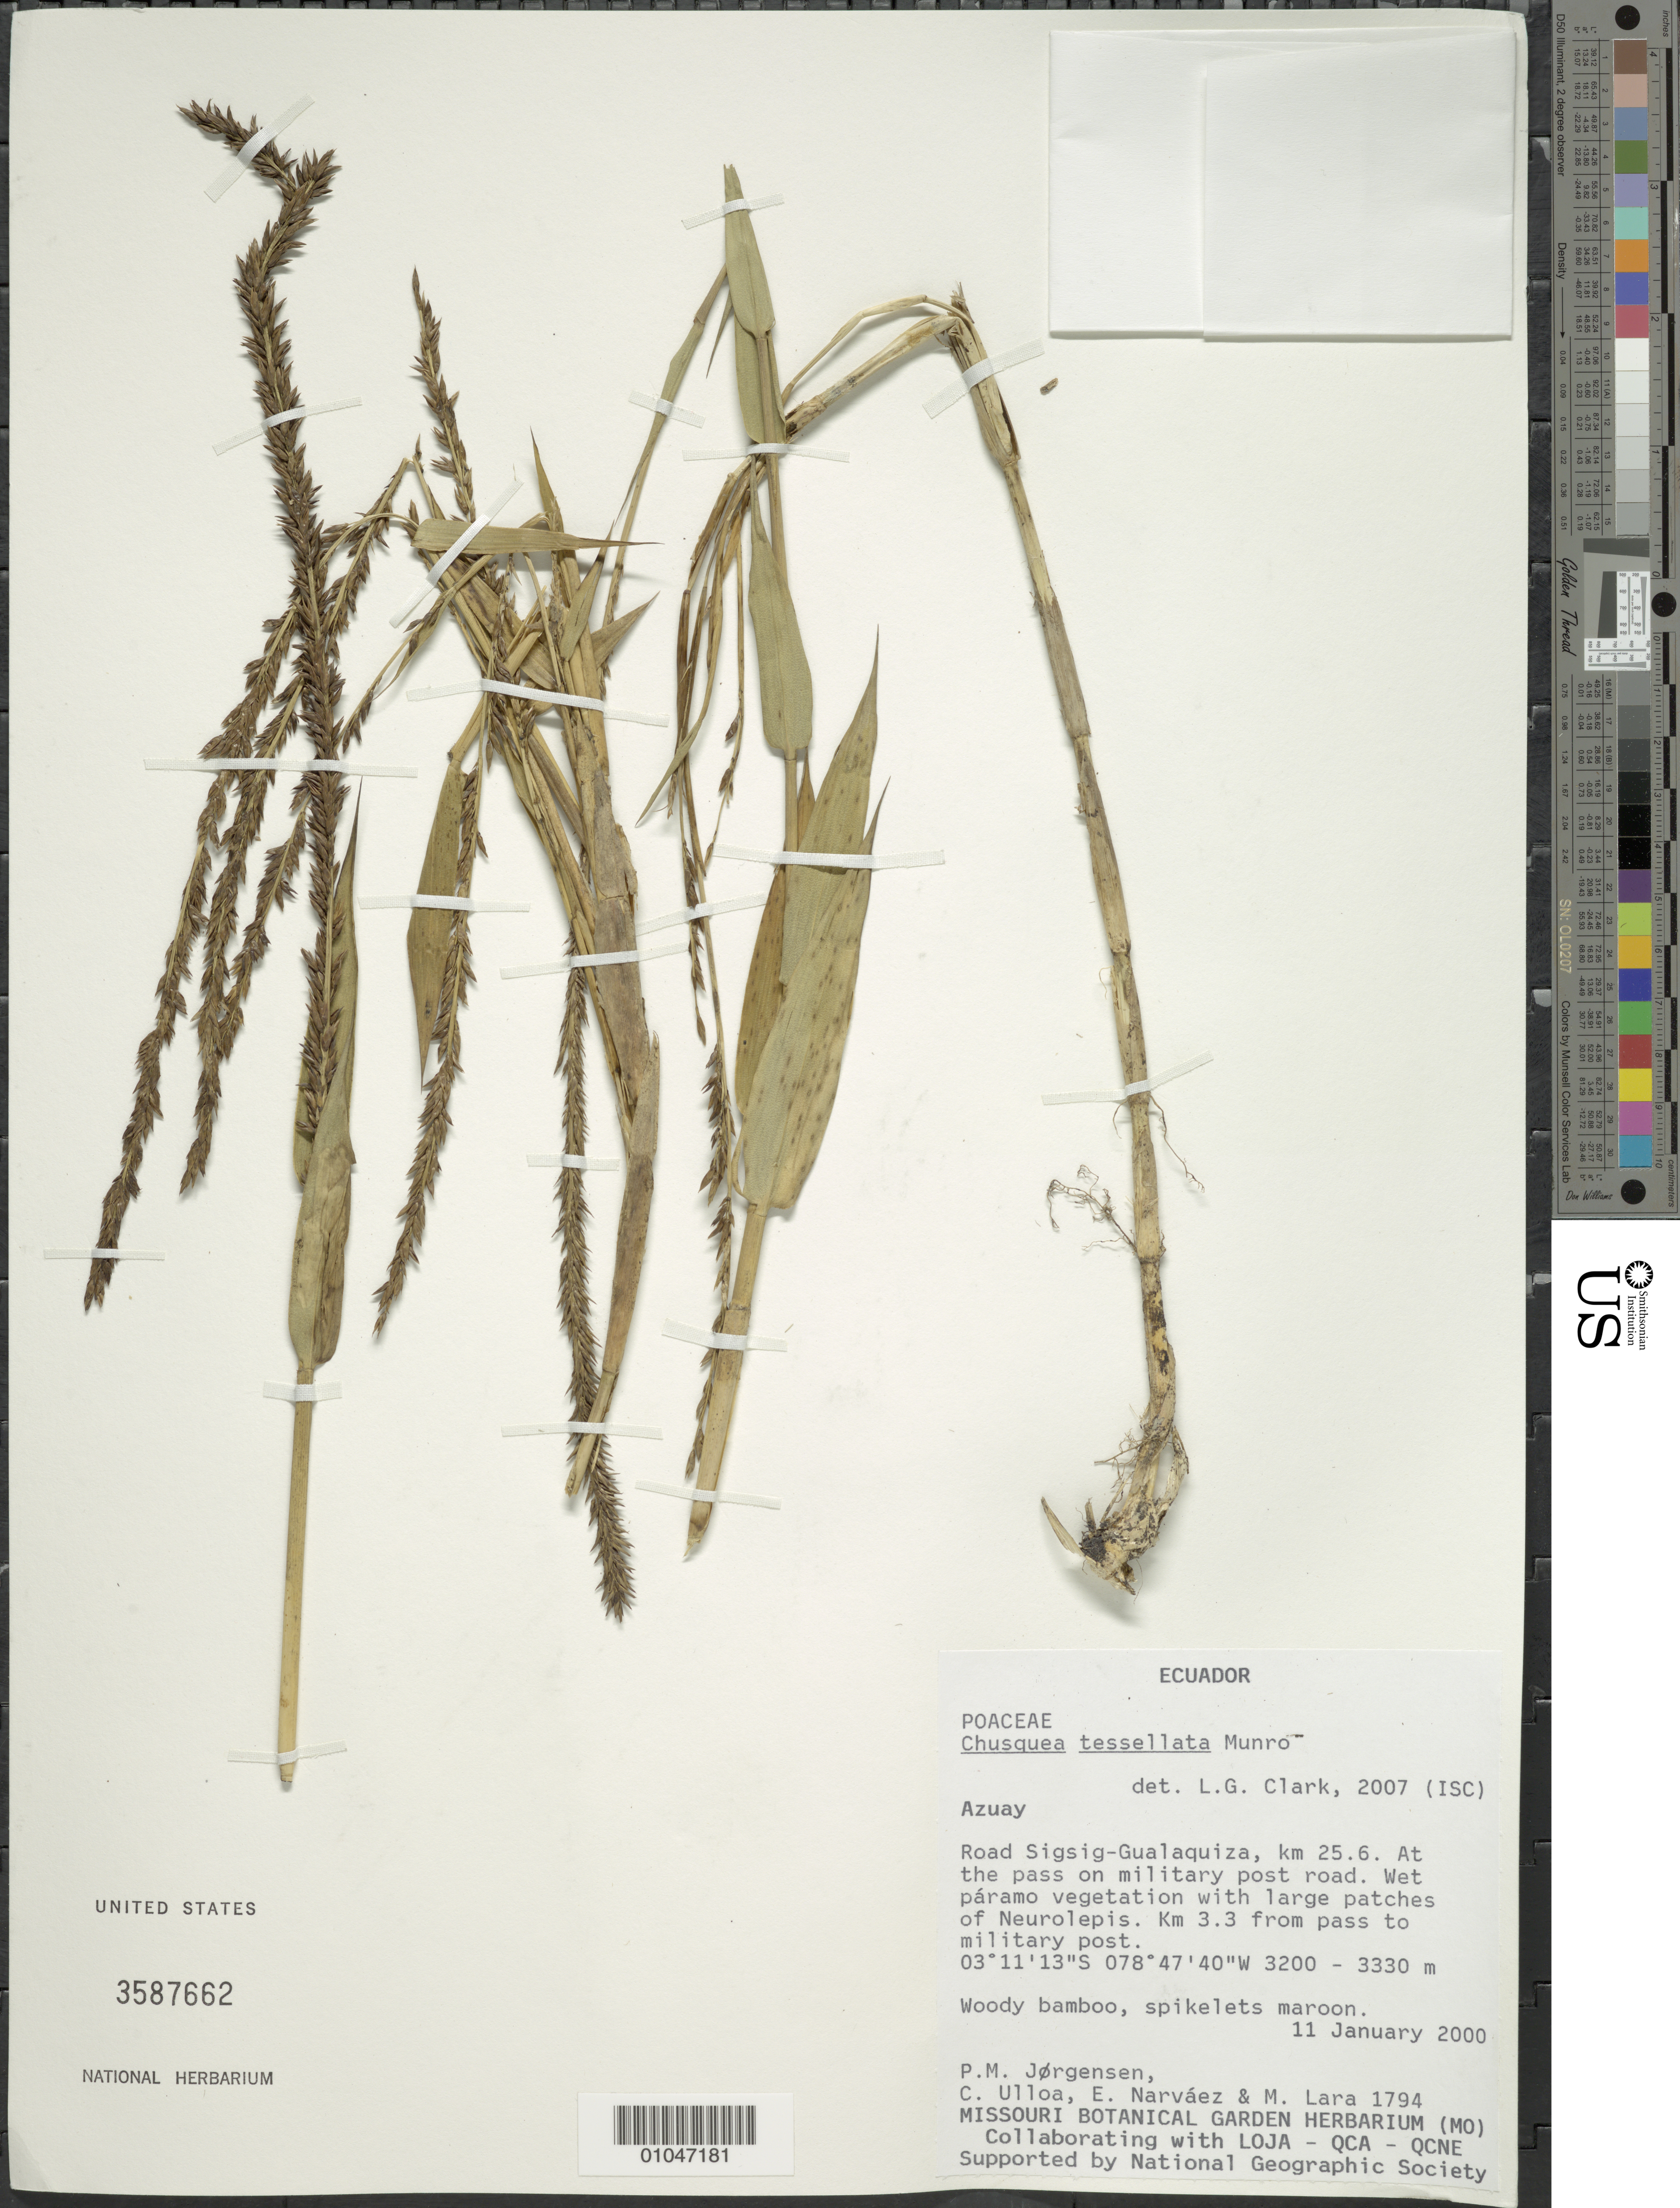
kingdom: Plantae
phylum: Tracheophyta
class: Liliopsida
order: Poales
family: Poaceae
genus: Chusquea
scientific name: Chusquea tessellata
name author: Munro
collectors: P. M. Jørgensen, C. Ulloa, E. Narváez & M. Lara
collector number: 1794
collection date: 2000-01-11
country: Ecuador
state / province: Azuay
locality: Road Sigsig-Gualaquiza, km 25.6, at the pass on military post road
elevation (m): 3200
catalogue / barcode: US 3587662